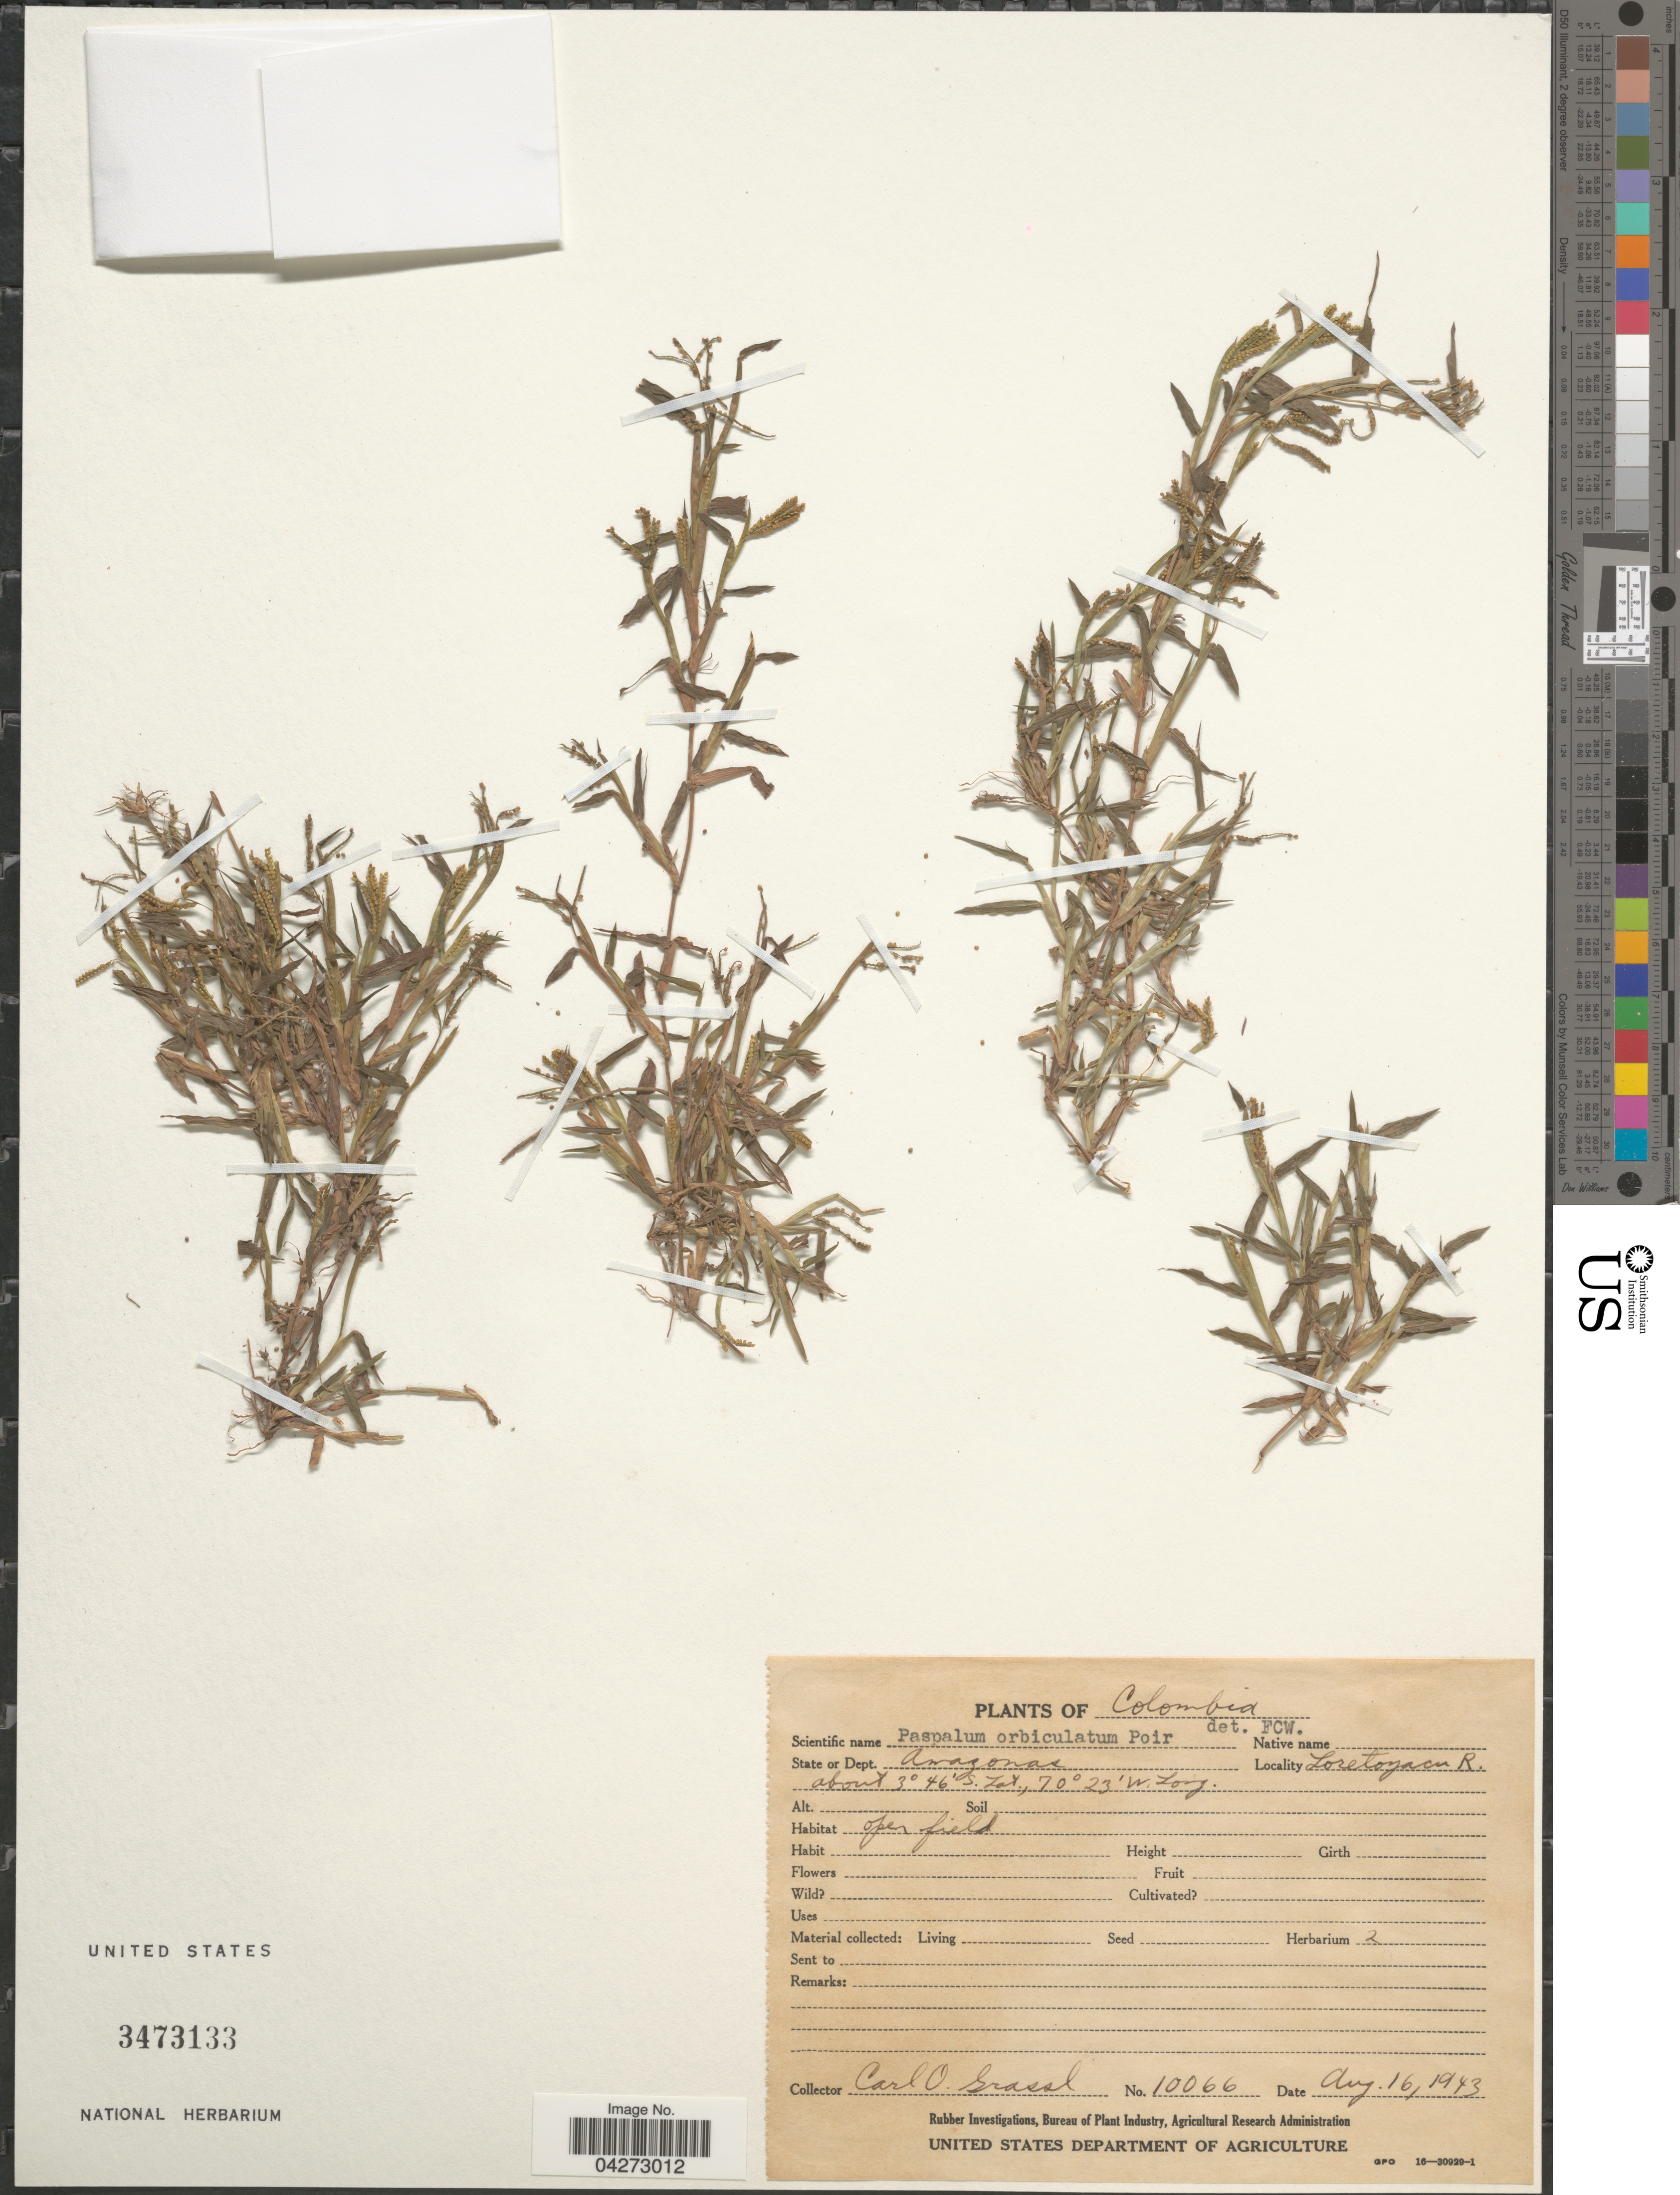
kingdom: Plantae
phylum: Tracheophyta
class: Liliopsida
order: Poales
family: Poaceae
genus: Paspalum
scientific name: Paspalum orbiculatum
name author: Poir.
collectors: C. Grassl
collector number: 10066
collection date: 1943-08-16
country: Colombia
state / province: Amazônas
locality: Loretoyacu R.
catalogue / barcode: US 3473133